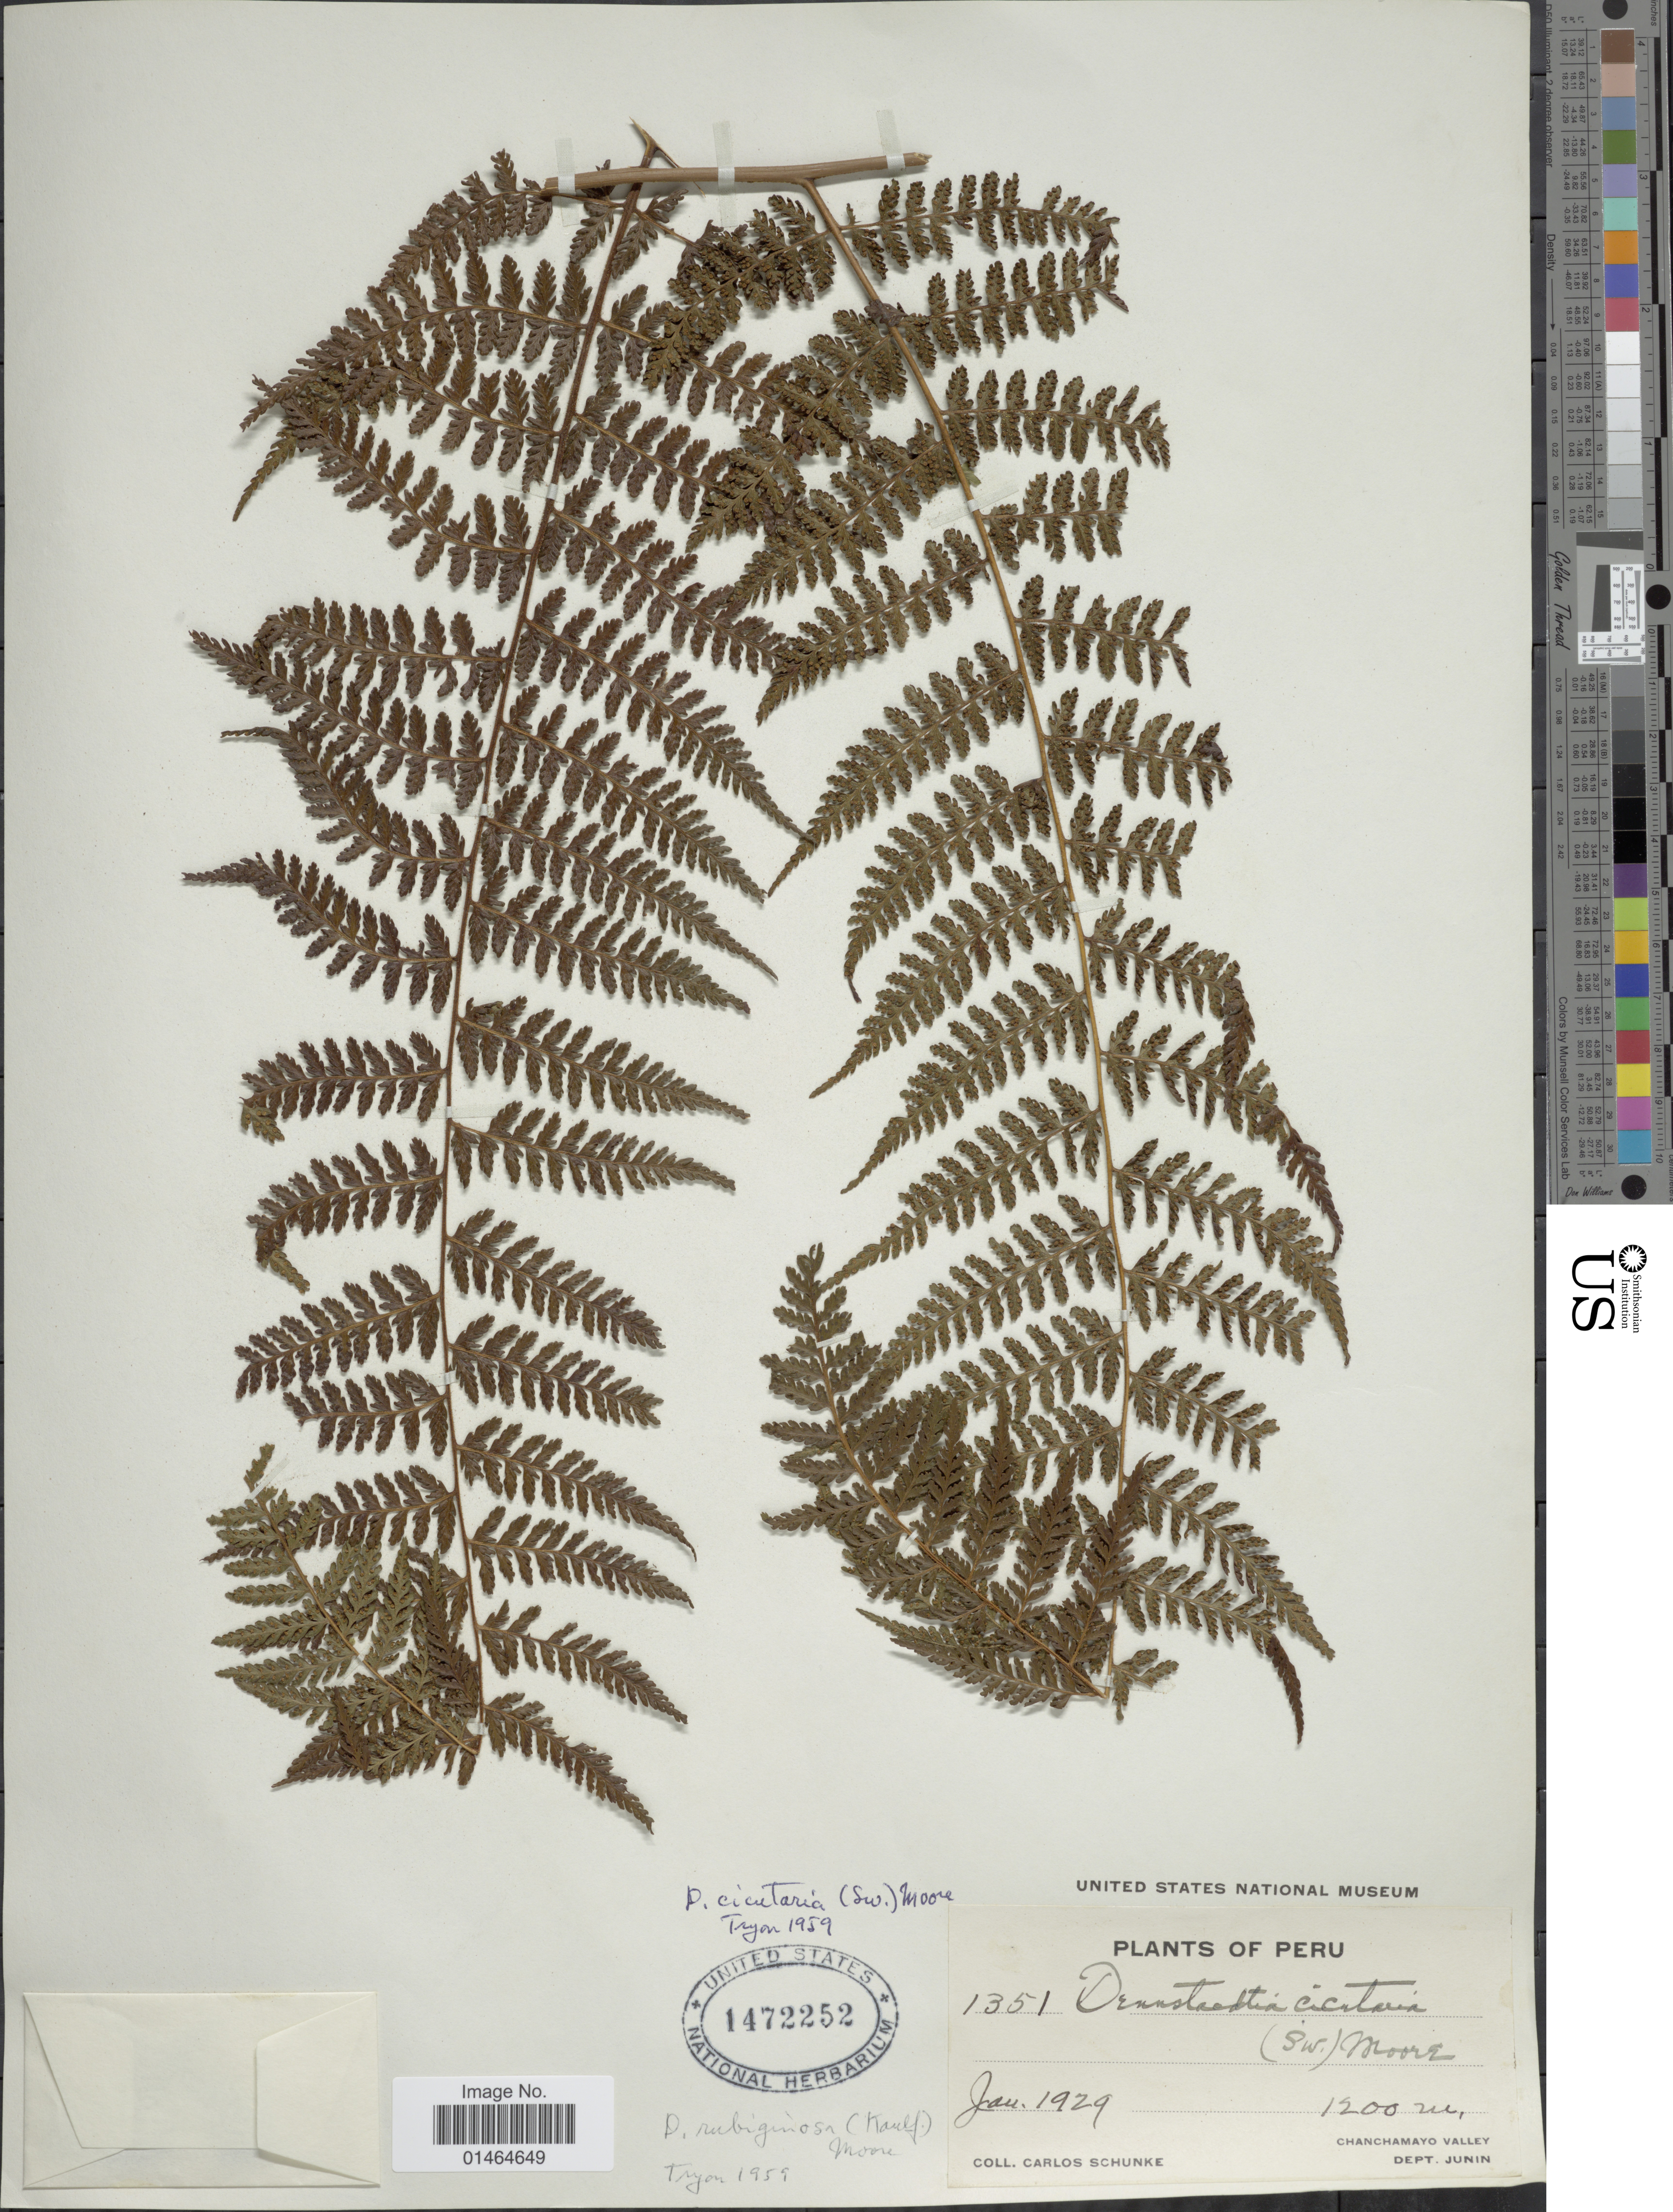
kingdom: Plantae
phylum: Tracheophyta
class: Polypodiopsida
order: Polypodiales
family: Dennstaedtiaceae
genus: Dennstaedtia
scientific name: Dennstaedtia cicutaria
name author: (Sw.) T. Moore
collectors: C. Schunke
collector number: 1351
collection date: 1929-01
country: Peru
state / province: Junín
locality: Chanchamayo Valley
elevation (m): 1200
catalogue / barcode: US 1472252